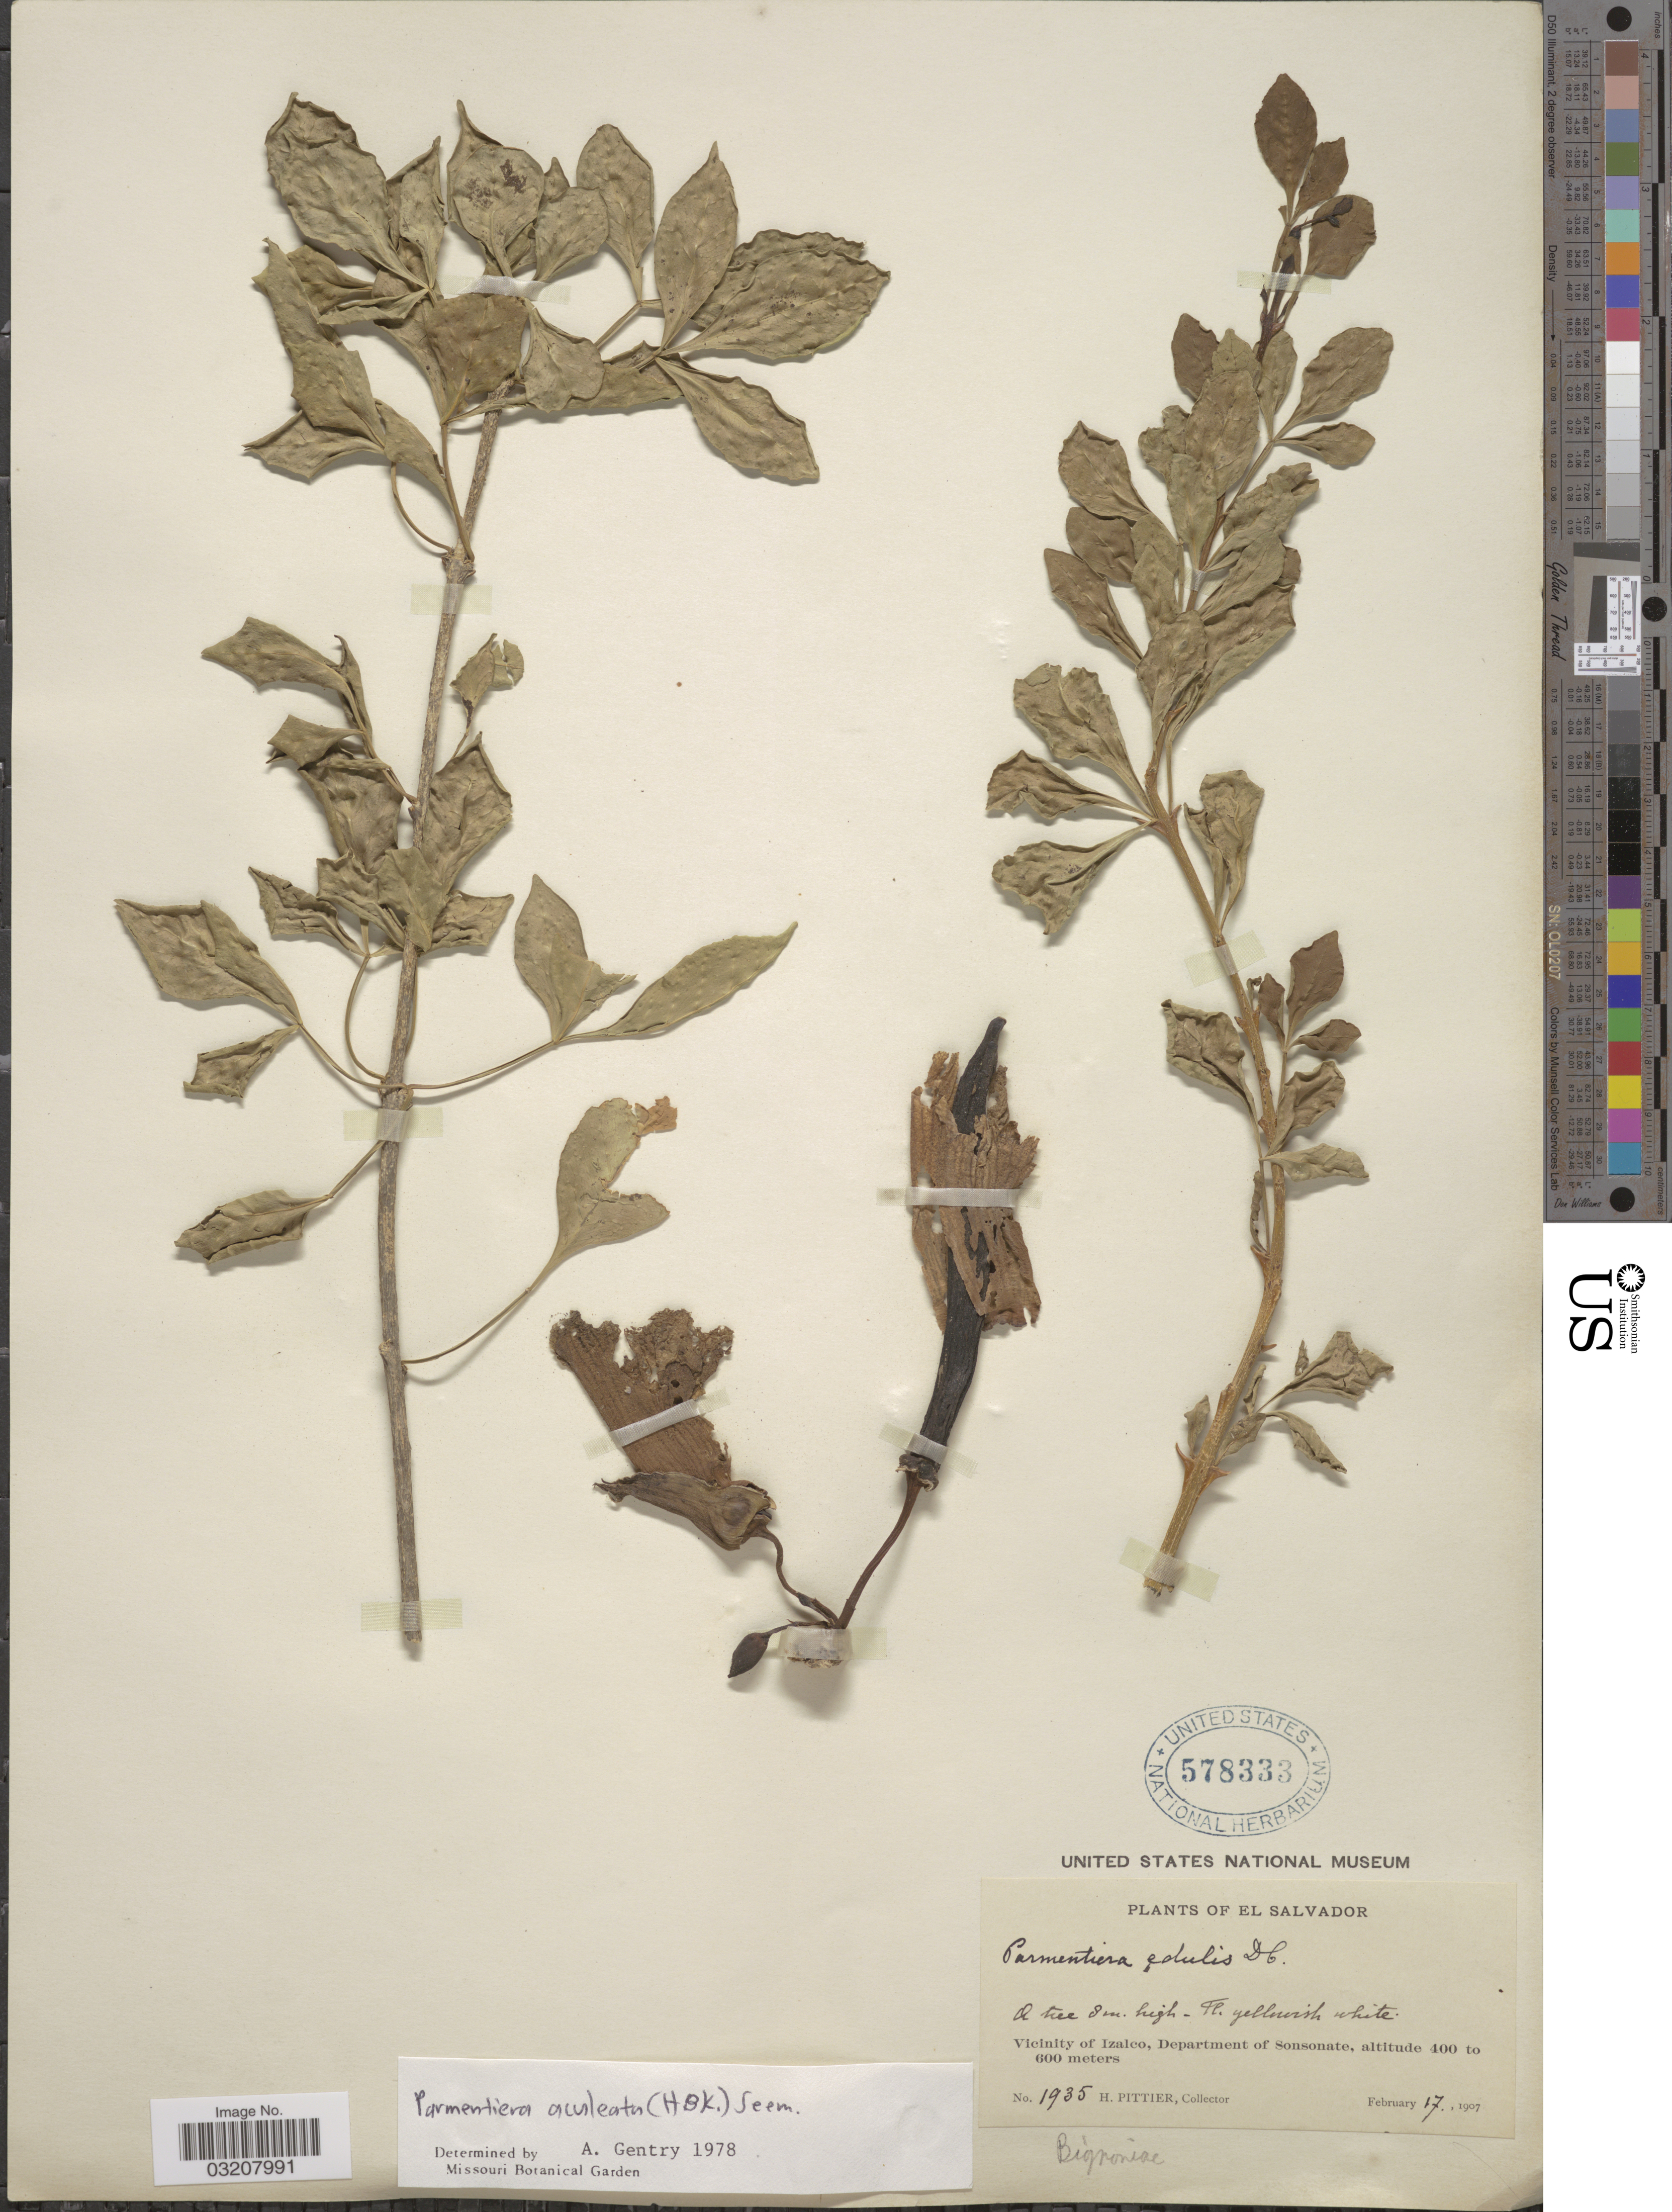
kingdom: Plantae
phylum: Tracheophyta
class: Magnoliopsida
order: Lamiales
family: Bignoniaceae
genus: Parmentiera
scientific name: Parmentiera aculeata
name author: (Kunth) Seem.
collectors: H. F. Pittier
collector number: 1935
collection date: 1907-02-17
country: El Salvador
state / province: Sonsonate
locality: Vicinity of Izalco, Department of Sonsonate.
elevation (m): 400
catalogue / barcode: US 578333